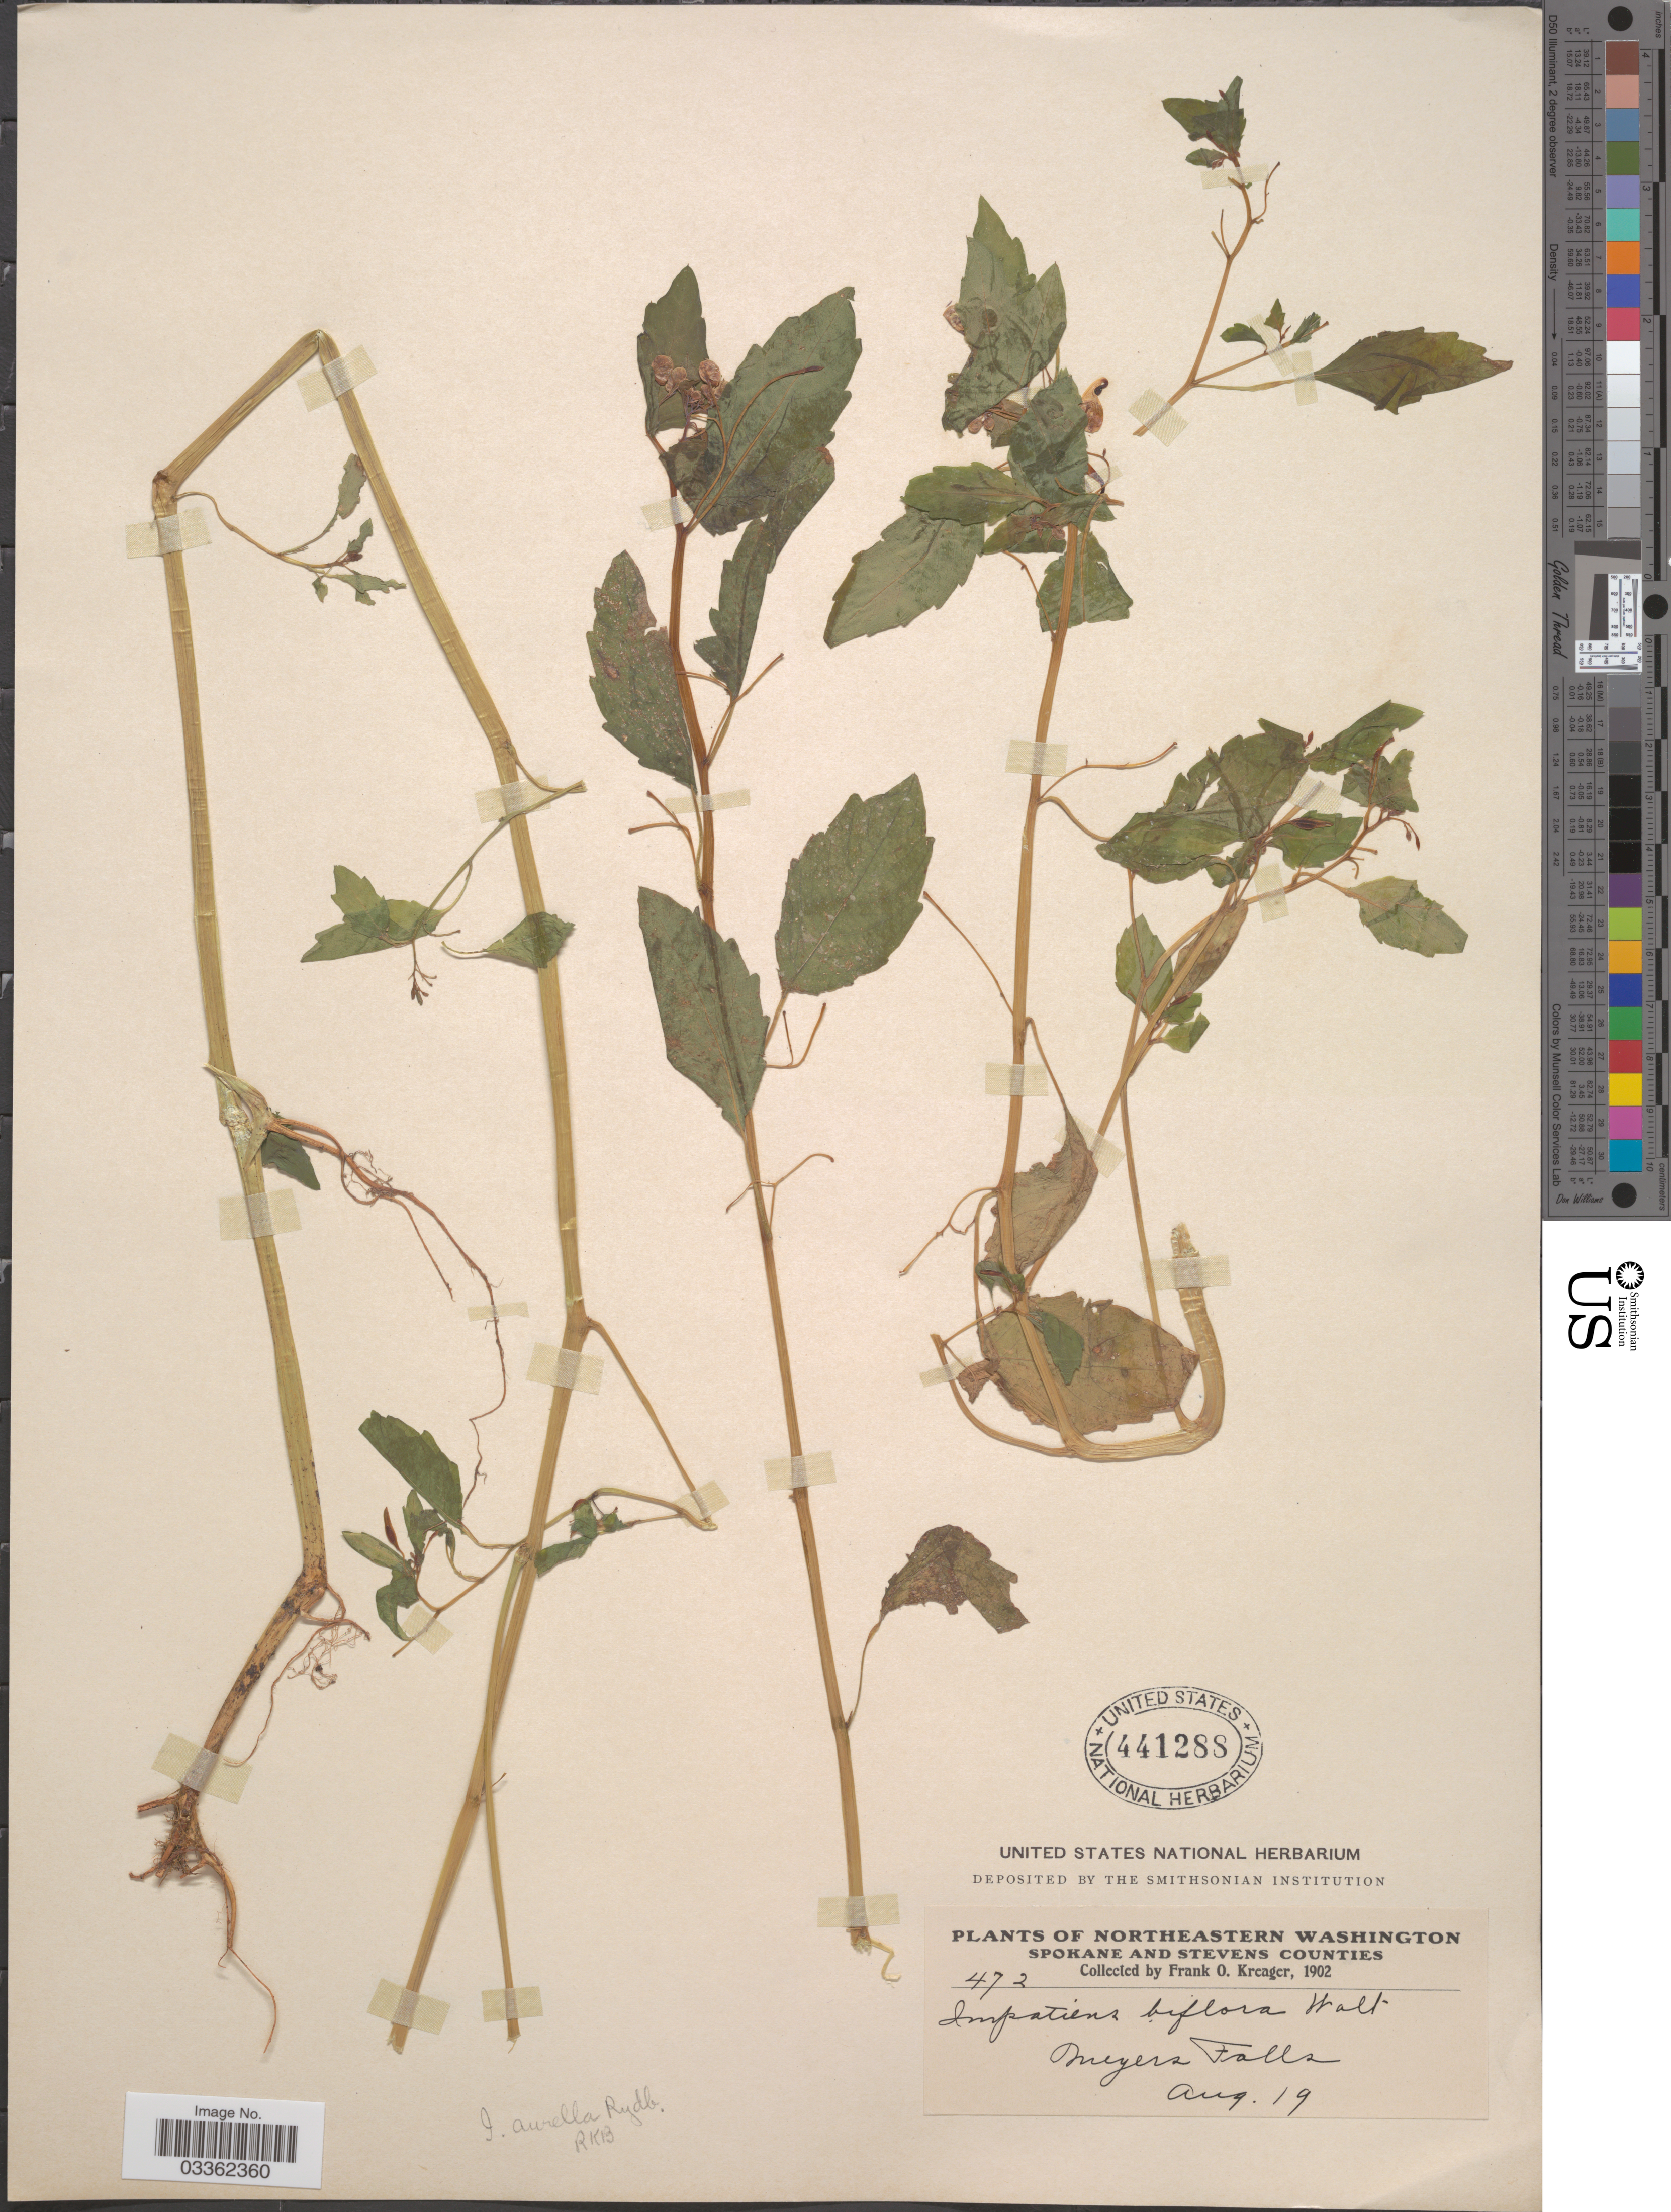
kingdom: Plantae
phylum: Tracheophyta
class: Magnoliopsida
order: Ericales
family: Balsaminaceae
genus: Impatiens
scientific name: Impatiens occidentalis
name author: Rydb.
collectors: F. Kreager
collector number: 472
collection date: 1902-08-19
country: United States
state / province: Washington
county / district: Spokane / Stevens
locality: Northeastern Washington, Spokane and Stevens Counties, Meyers Falls.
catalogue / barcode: US 441288